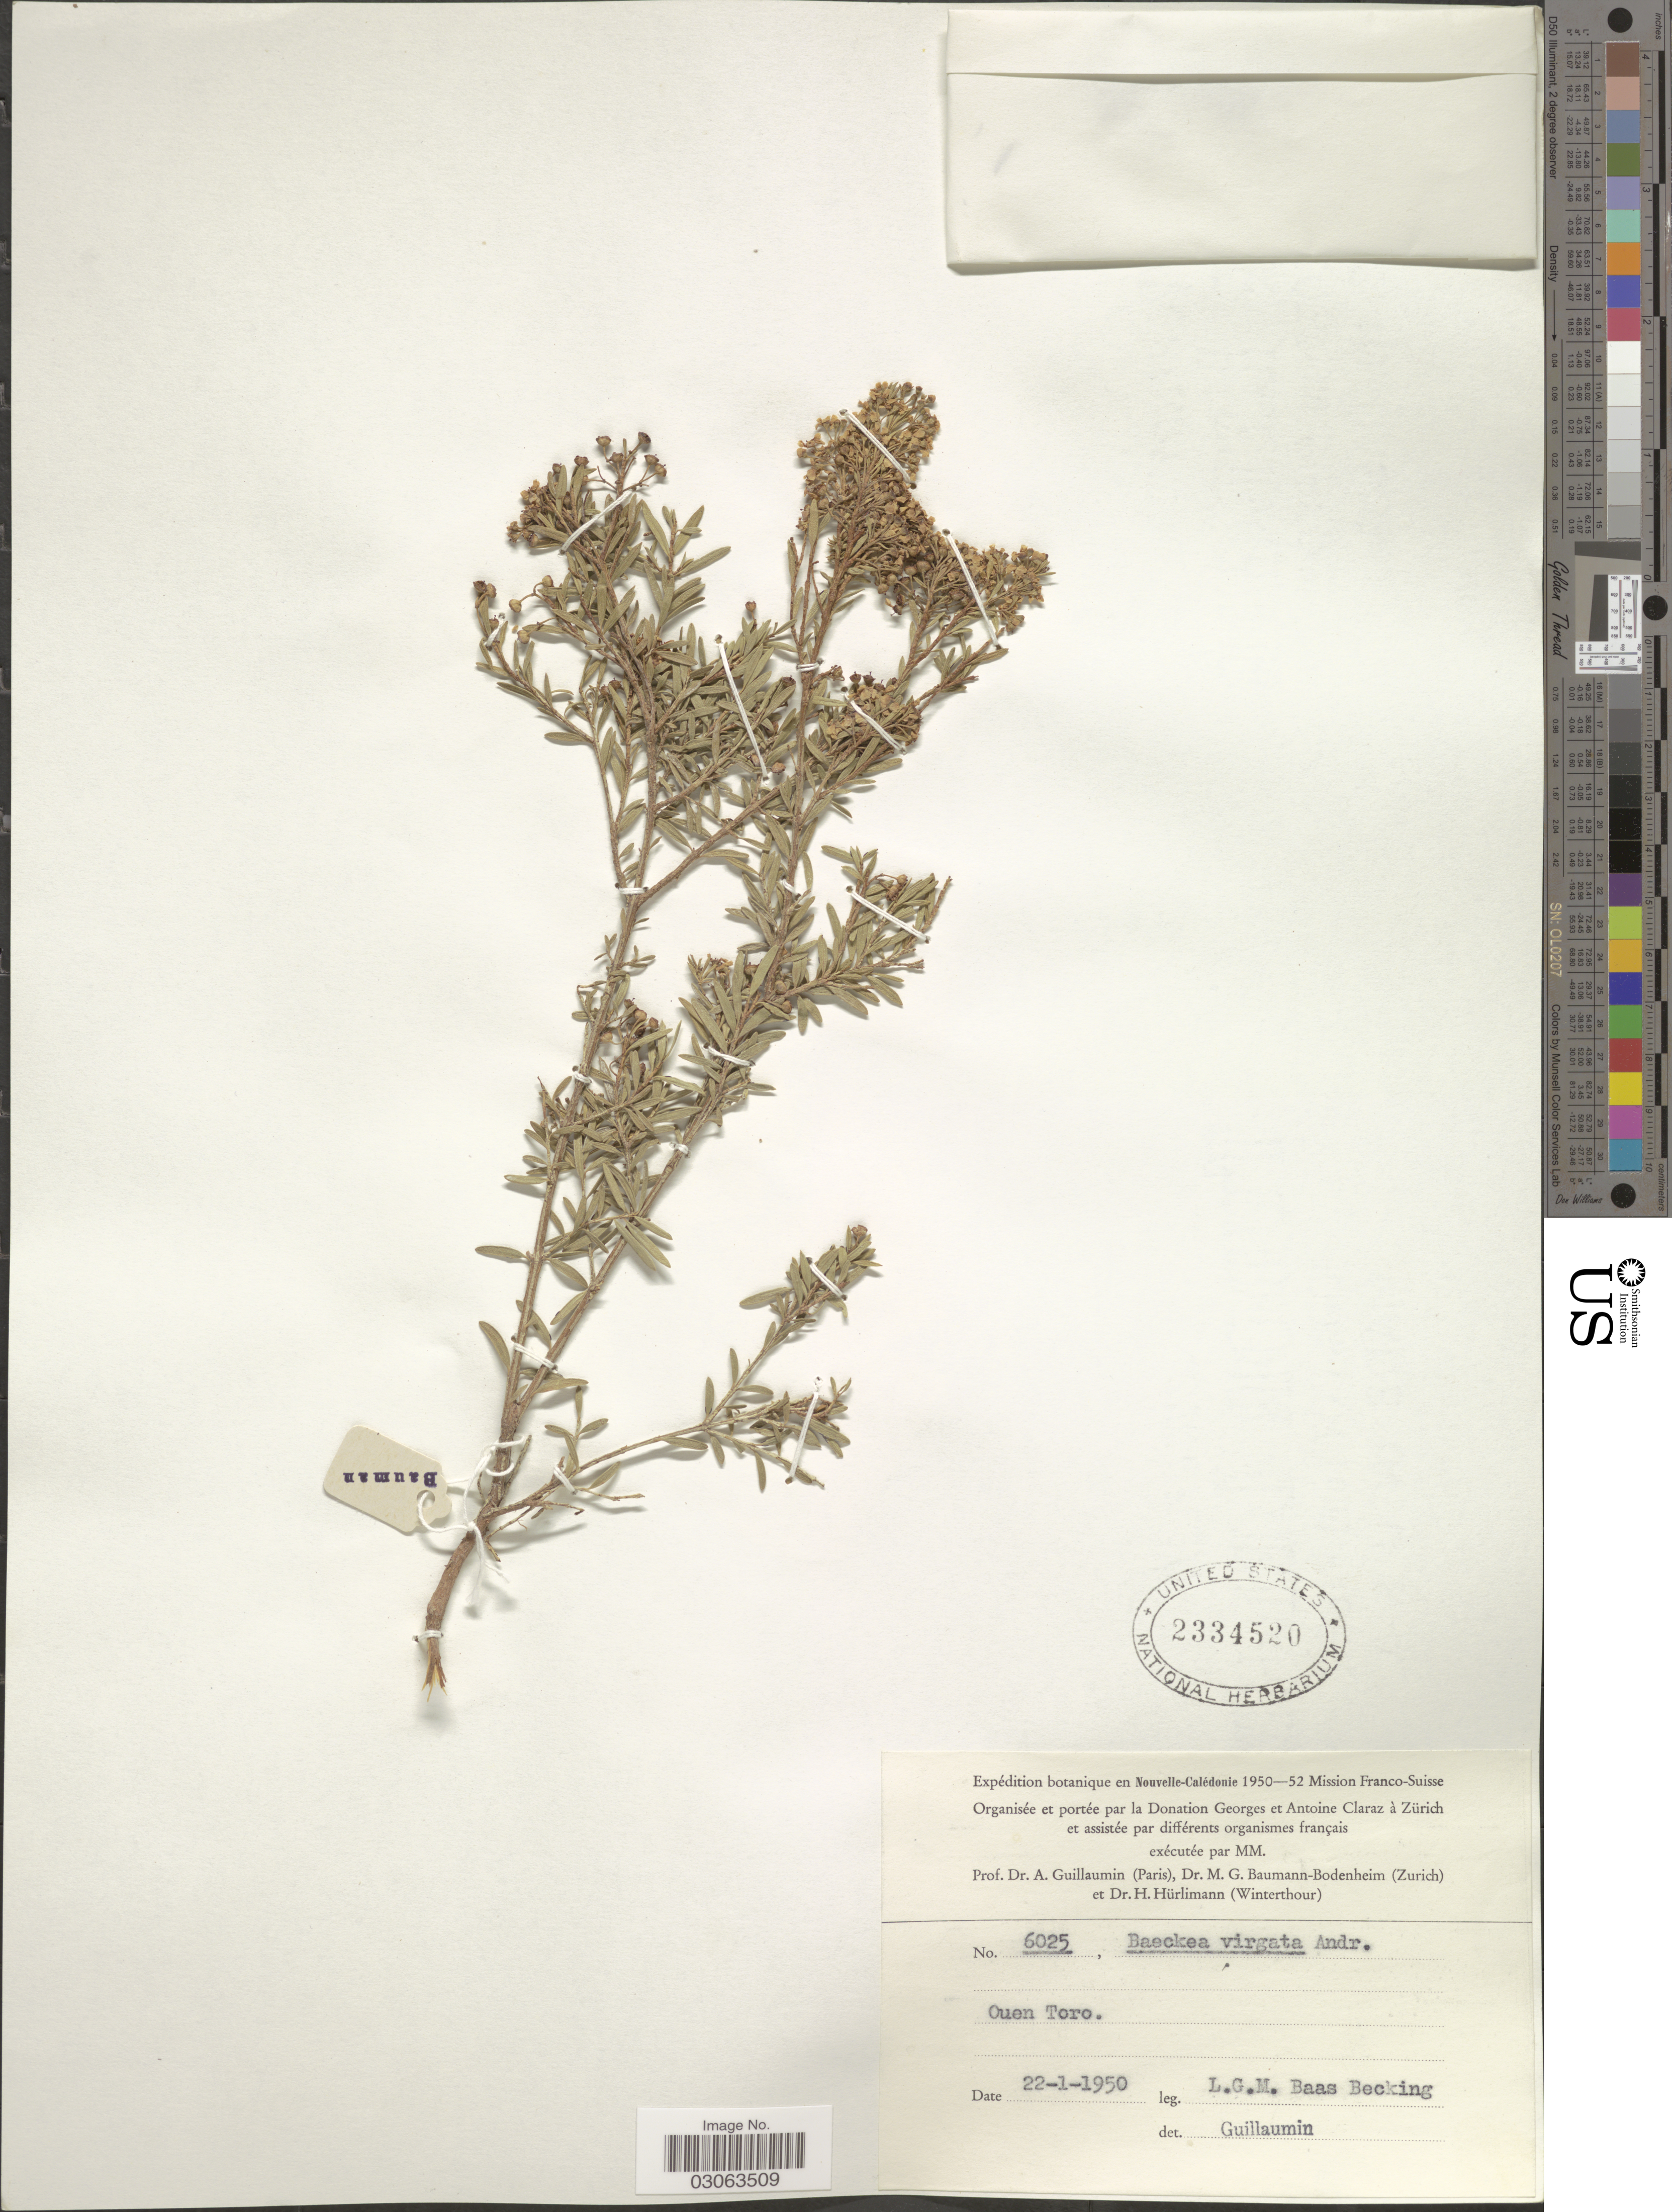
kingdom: Plantae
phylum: Tracheophyta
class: Magnoliopsida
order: Myrtales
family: Myrtaceae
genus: Sannantha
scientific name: Sannantha virgata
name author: (J.R. Forst. & G. Forst.) P.G. Wilson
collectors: L. Baas Becking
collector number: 6025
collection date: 1950-01-22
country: New Caledonia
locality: Ouen Toro.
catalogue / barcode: US 2334520